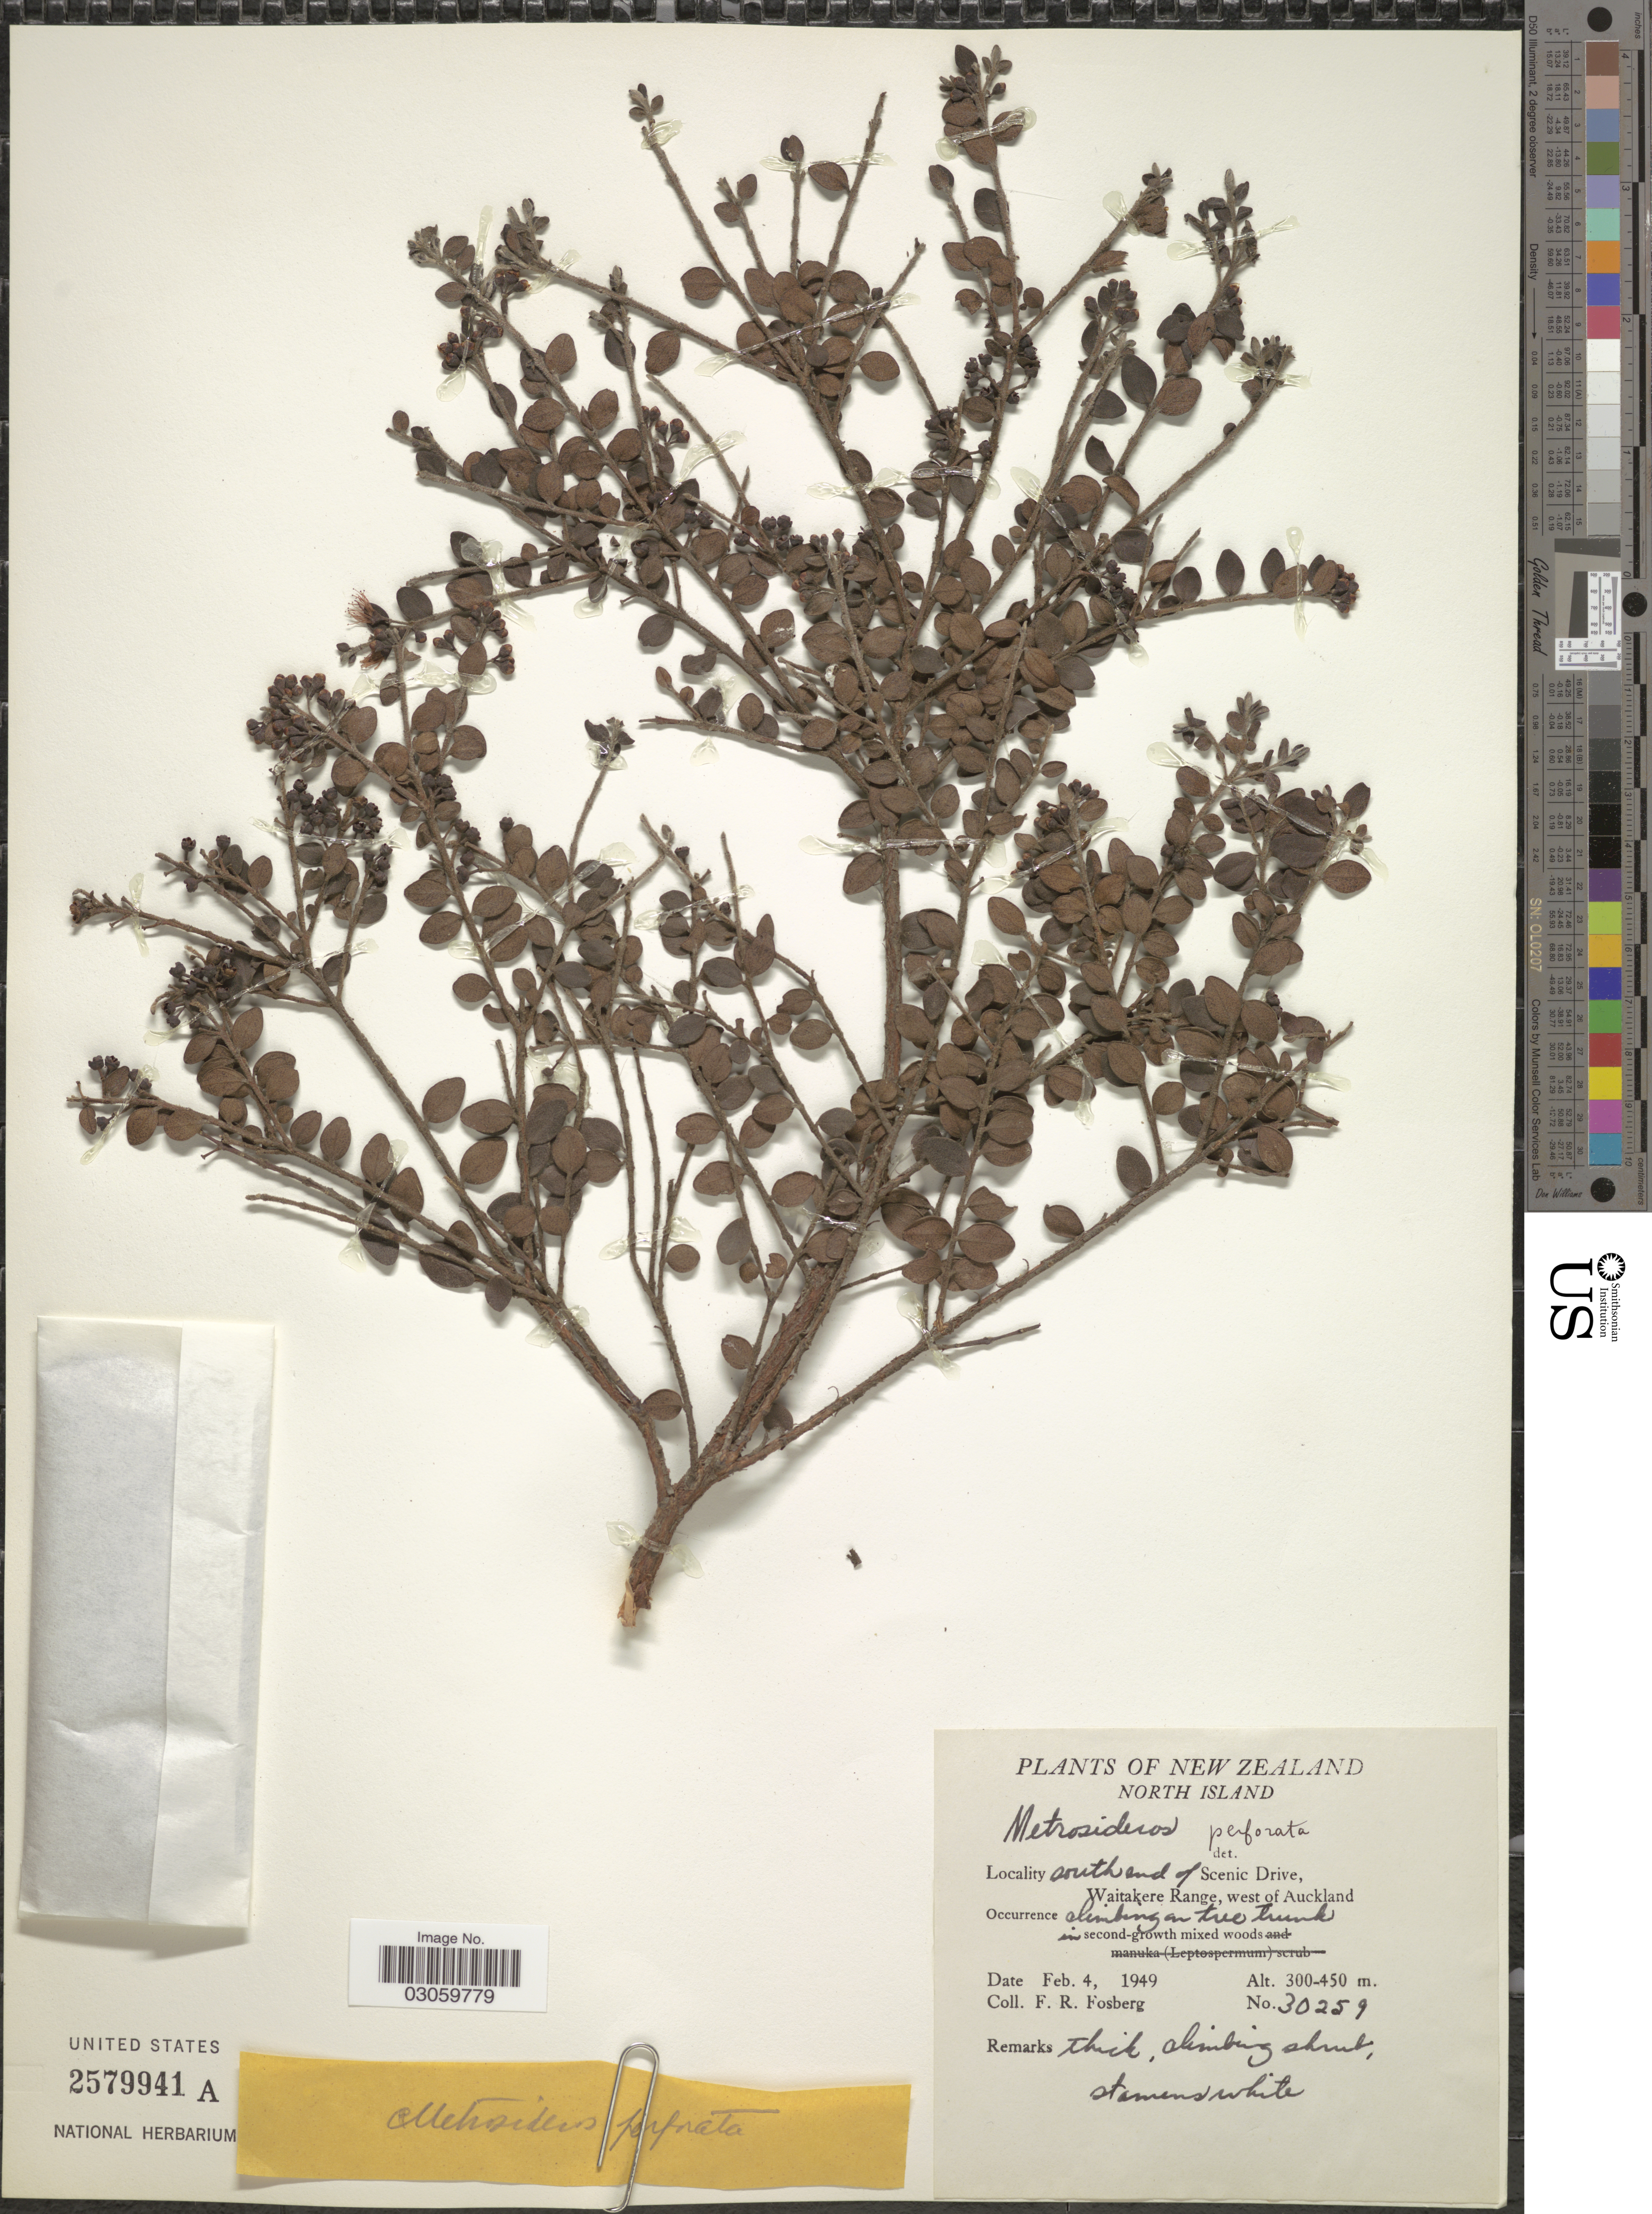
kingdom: Plantae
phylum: Tracheophyta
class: Magnoliopsida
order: Myrtales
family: Myrtaceae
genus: Metrosideros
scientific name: Metrosideros perforata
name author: (J.R. Forst. & G. Forst.) Druce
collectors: F. R. Fosberg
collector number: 30259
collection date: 1949-02-04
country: New Zealand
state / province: Auckland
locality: North Island. South end of Scenic Drive, Waitakere Range, west of Auckland.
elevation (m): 300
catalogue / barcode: US 2579941A